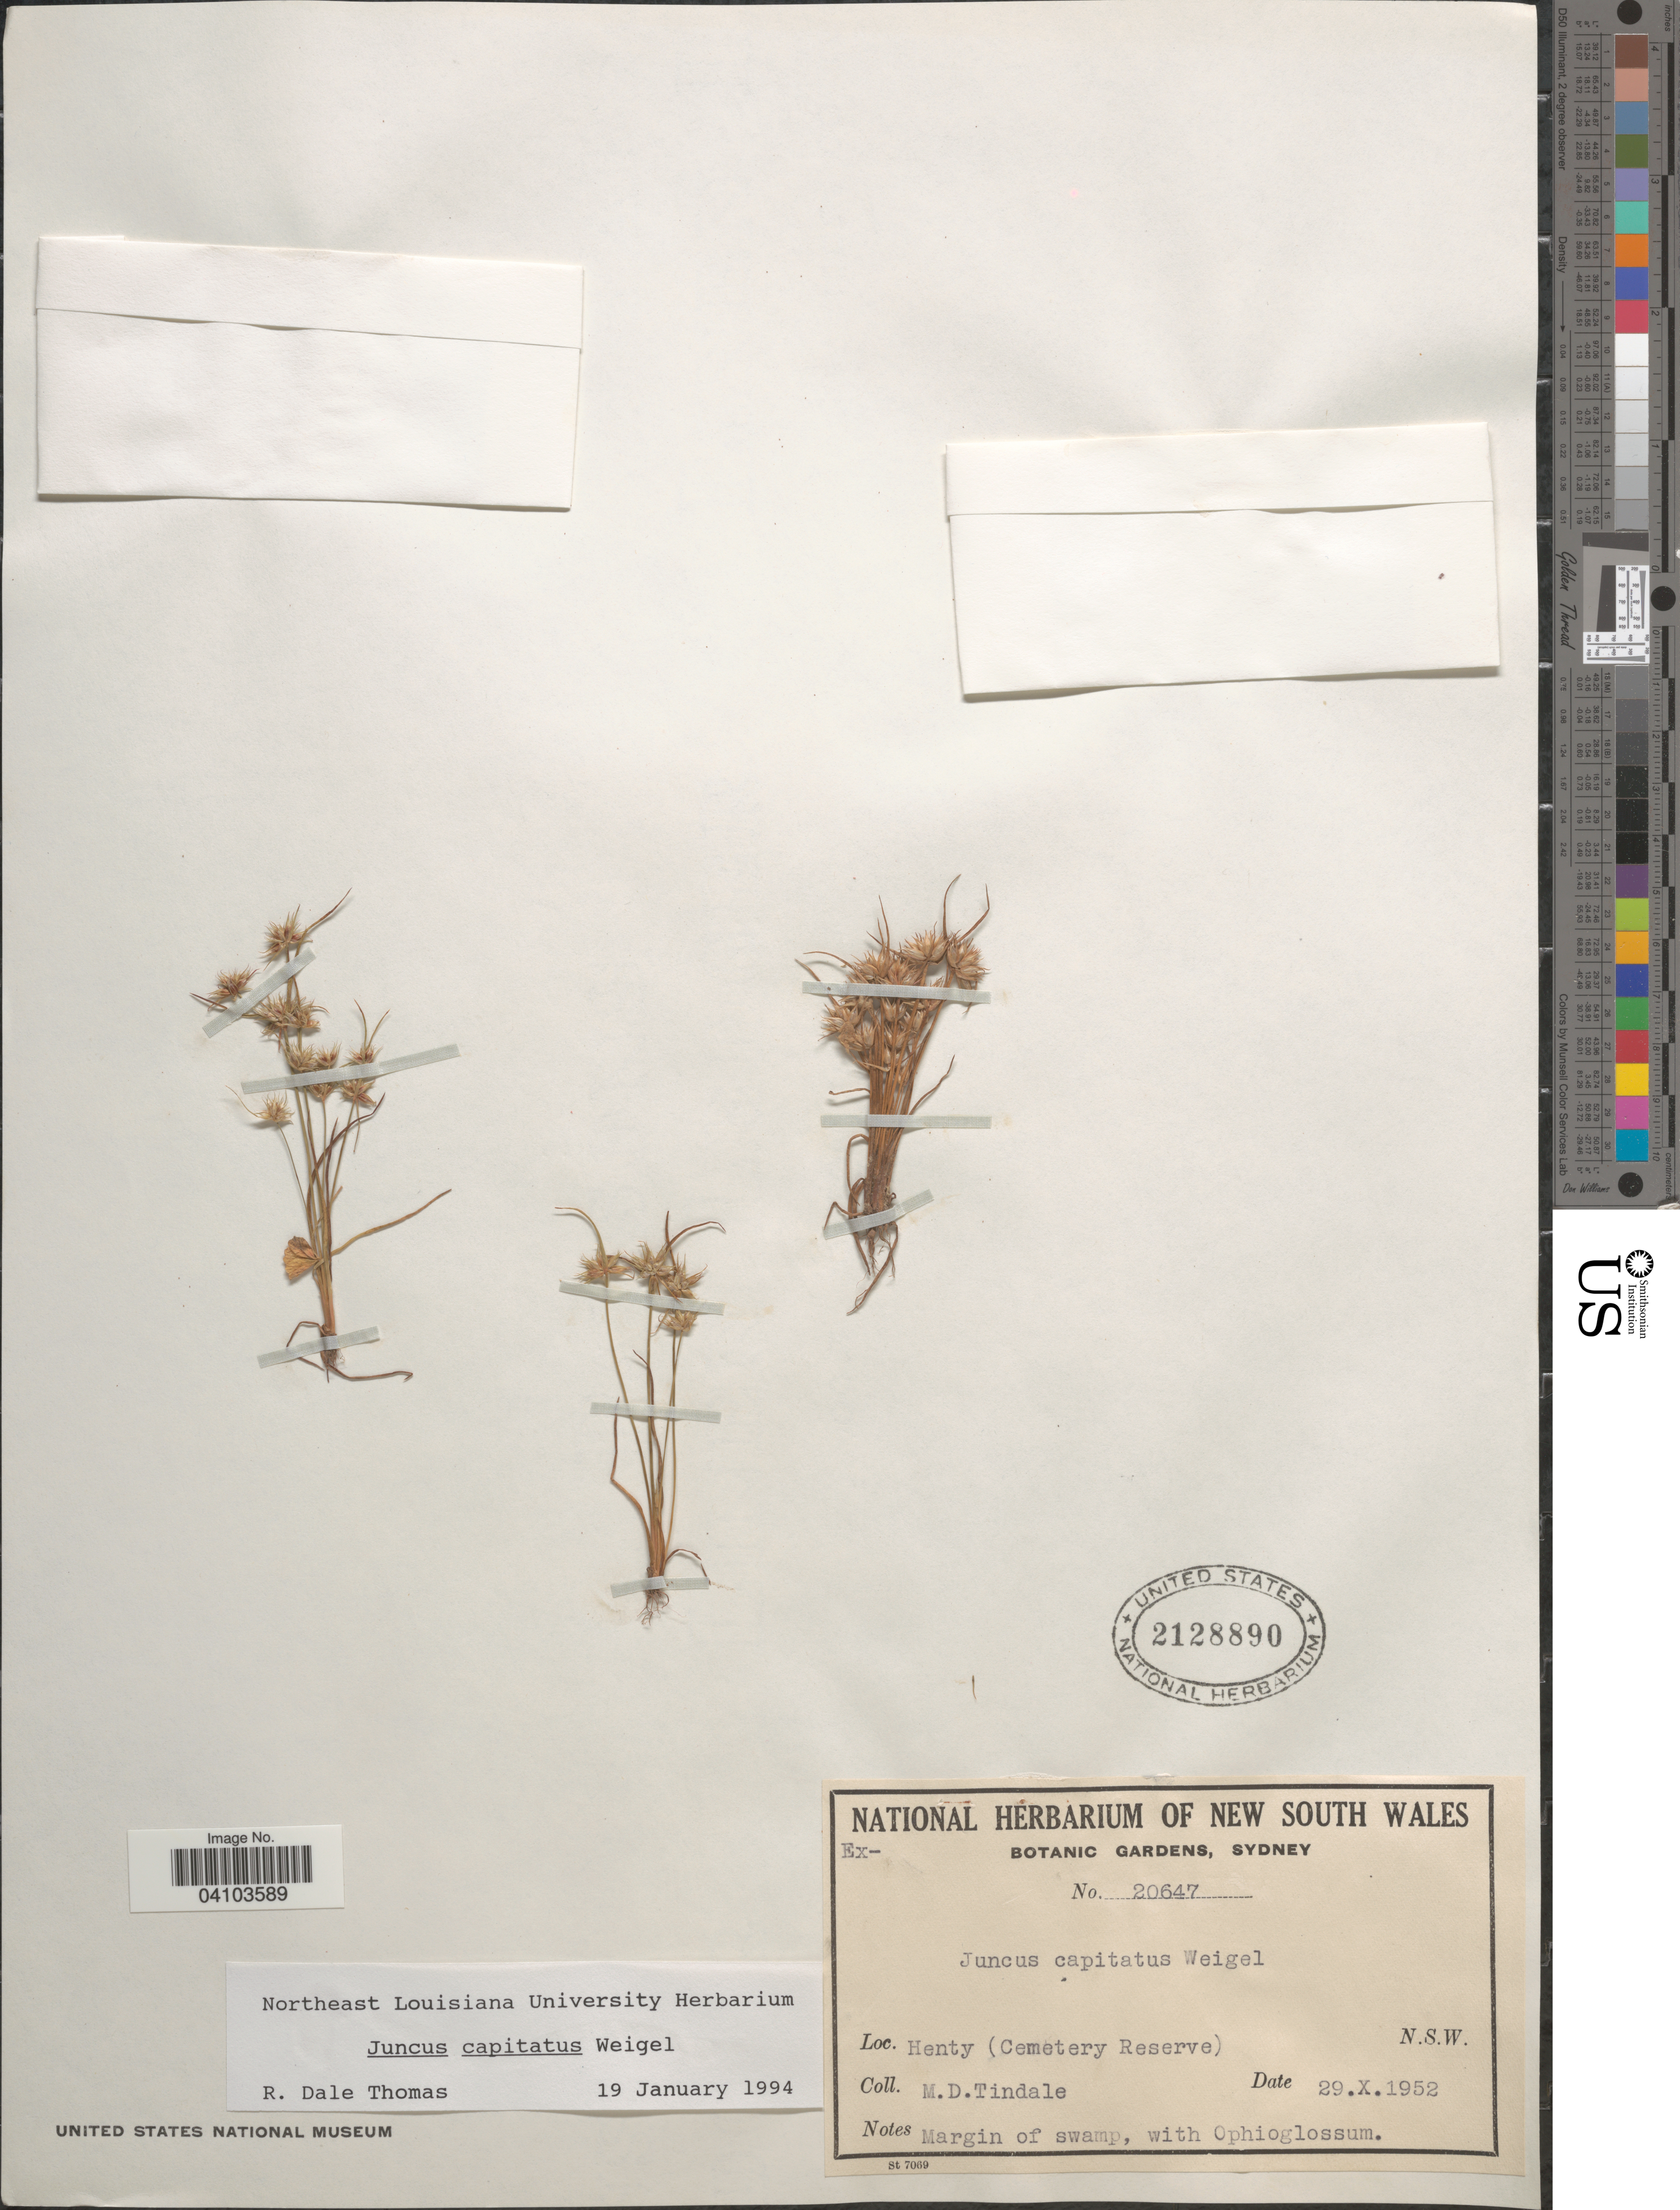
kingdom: Plantae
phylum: Tracheophyta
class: Liliopsida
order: Poales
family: Juncaceae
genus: Juncus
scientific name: Juncus capitatus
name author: Weigel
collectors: M. D. Tindale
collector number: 20647?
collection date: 1952-10-29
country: Australia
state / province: New South Wales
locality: Henty (Cemetery Reserve).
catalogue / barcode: US 2128890